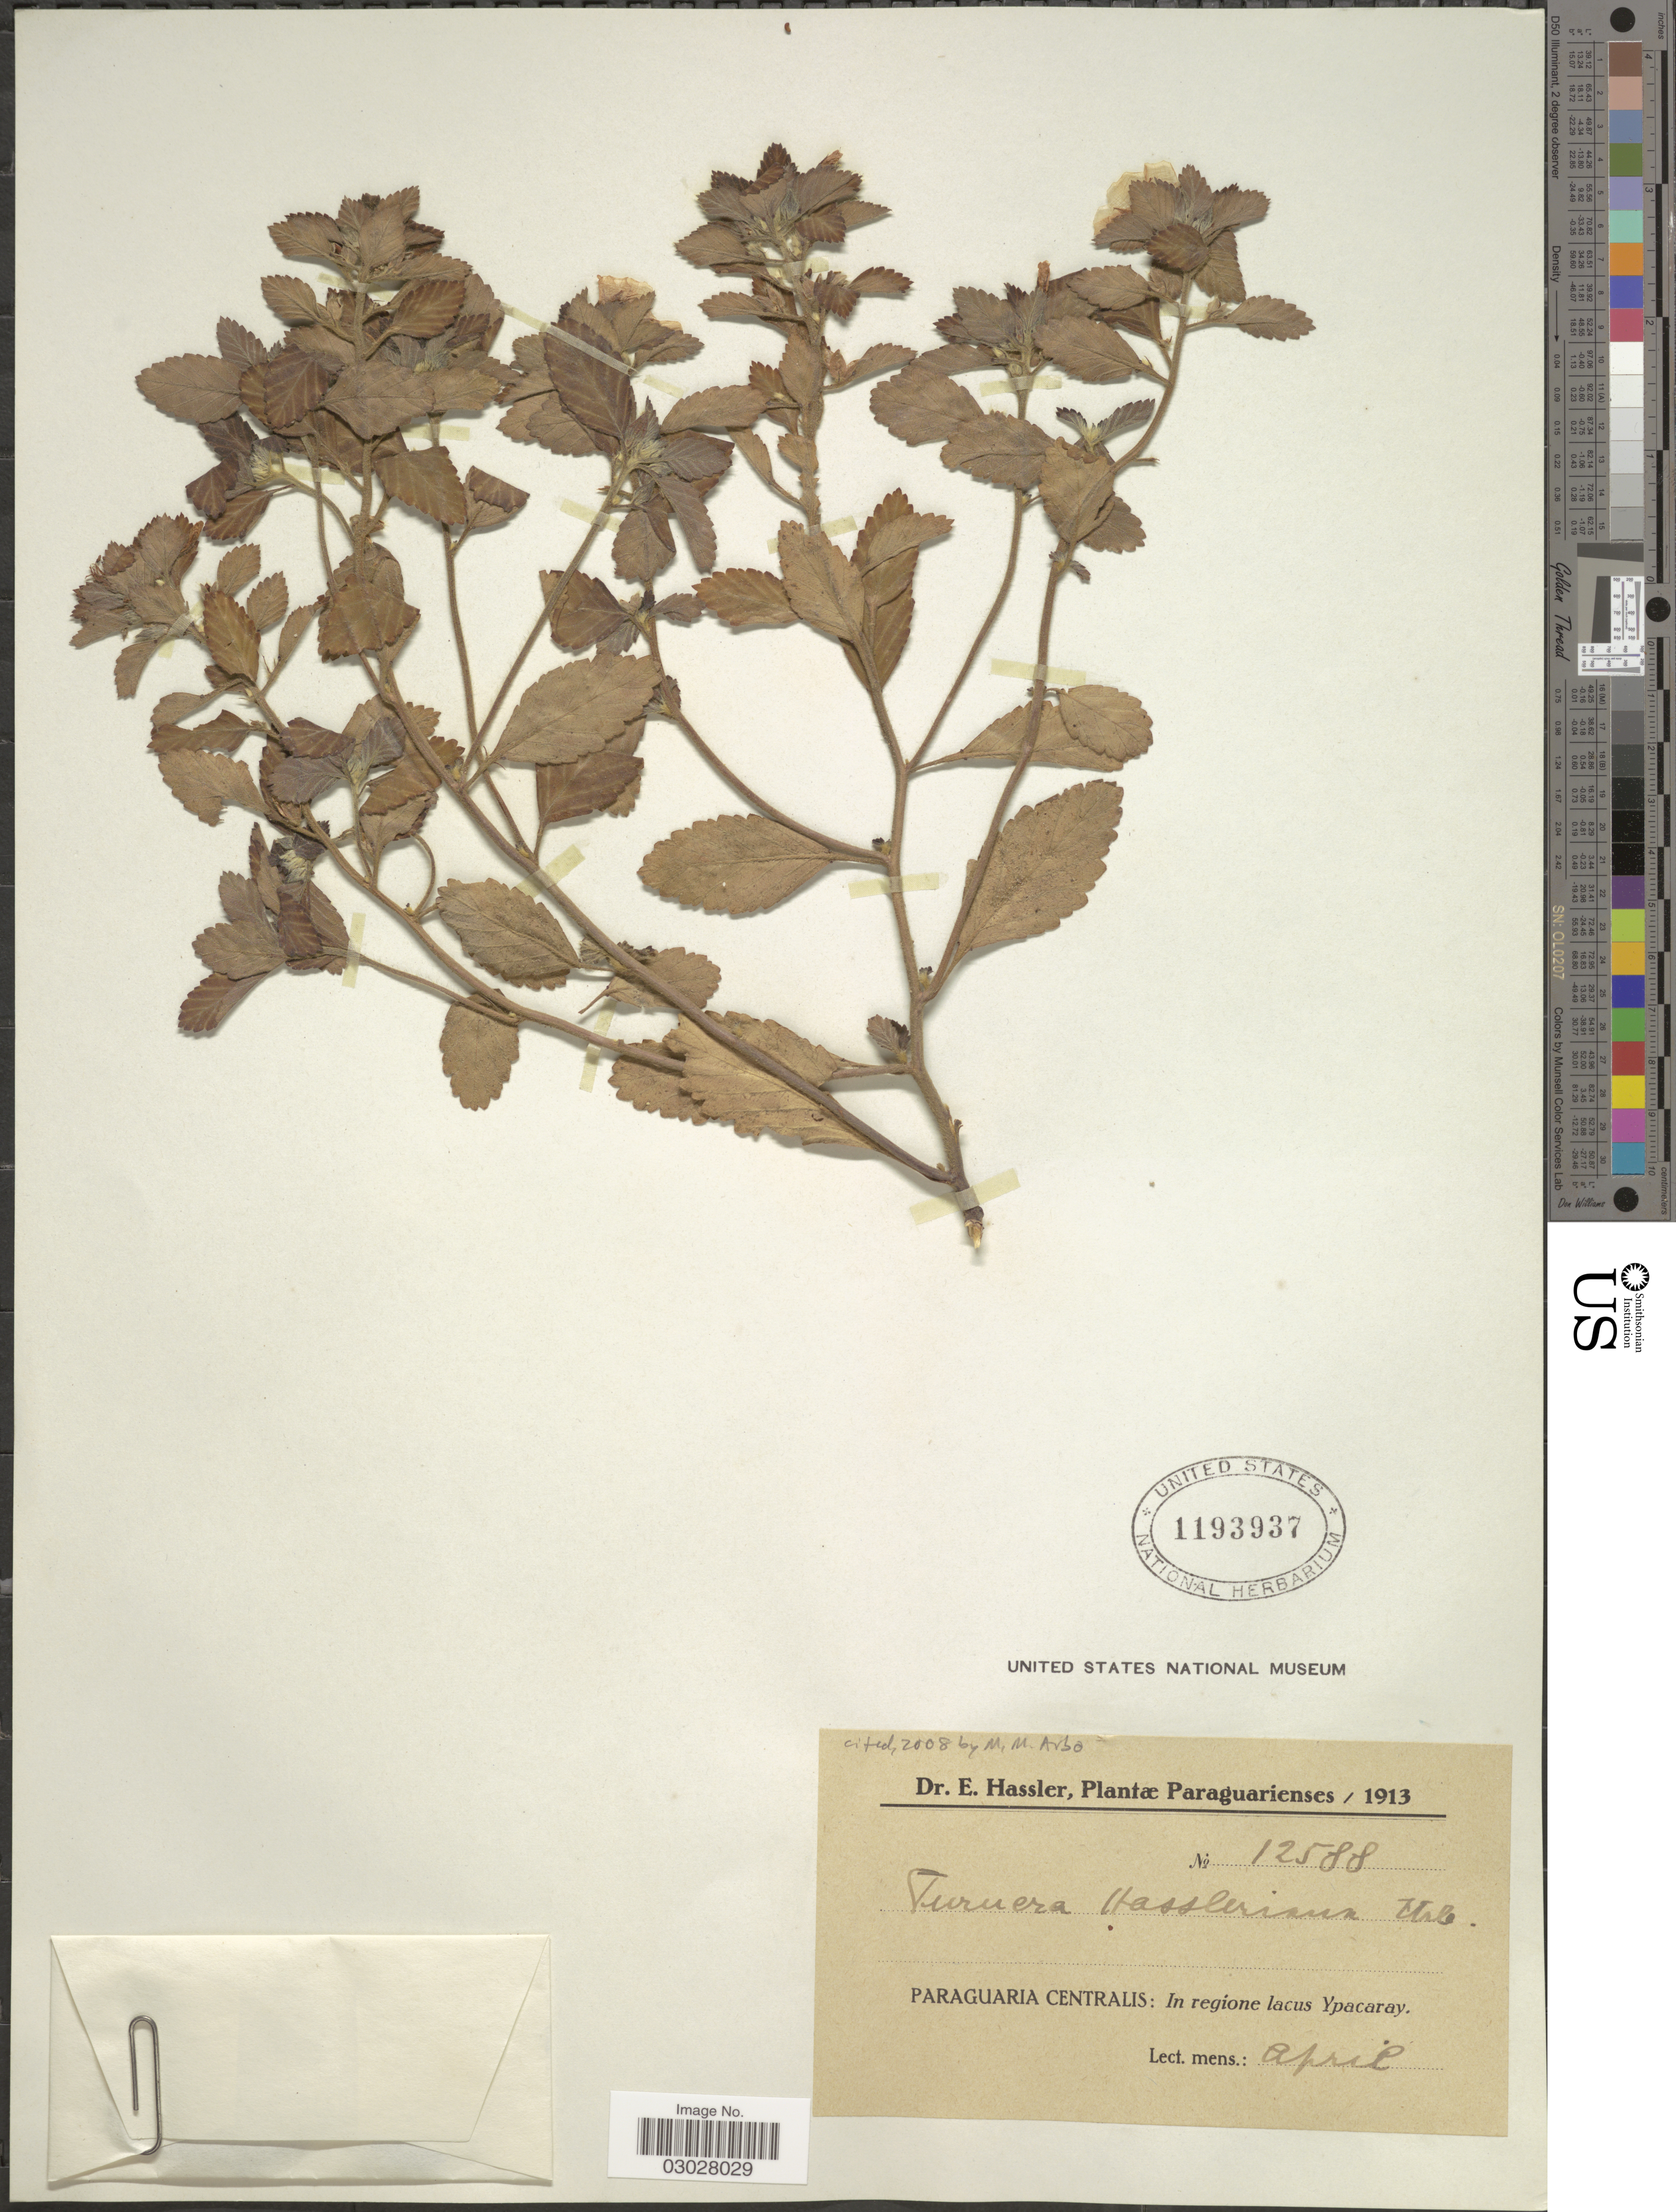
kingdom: Plantae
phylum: Tracheophyta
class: Magnoliopsida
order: Malpighiales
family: Turneraceae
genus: Turnera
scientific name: Turnera hassleriana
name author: Urb.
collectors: E. Hassler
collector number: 12588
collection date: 1913-04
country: Paraguay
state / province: Central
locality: Paraguaria Centralis: In regíone lacus Ypacaray.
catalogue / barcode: US 1193937